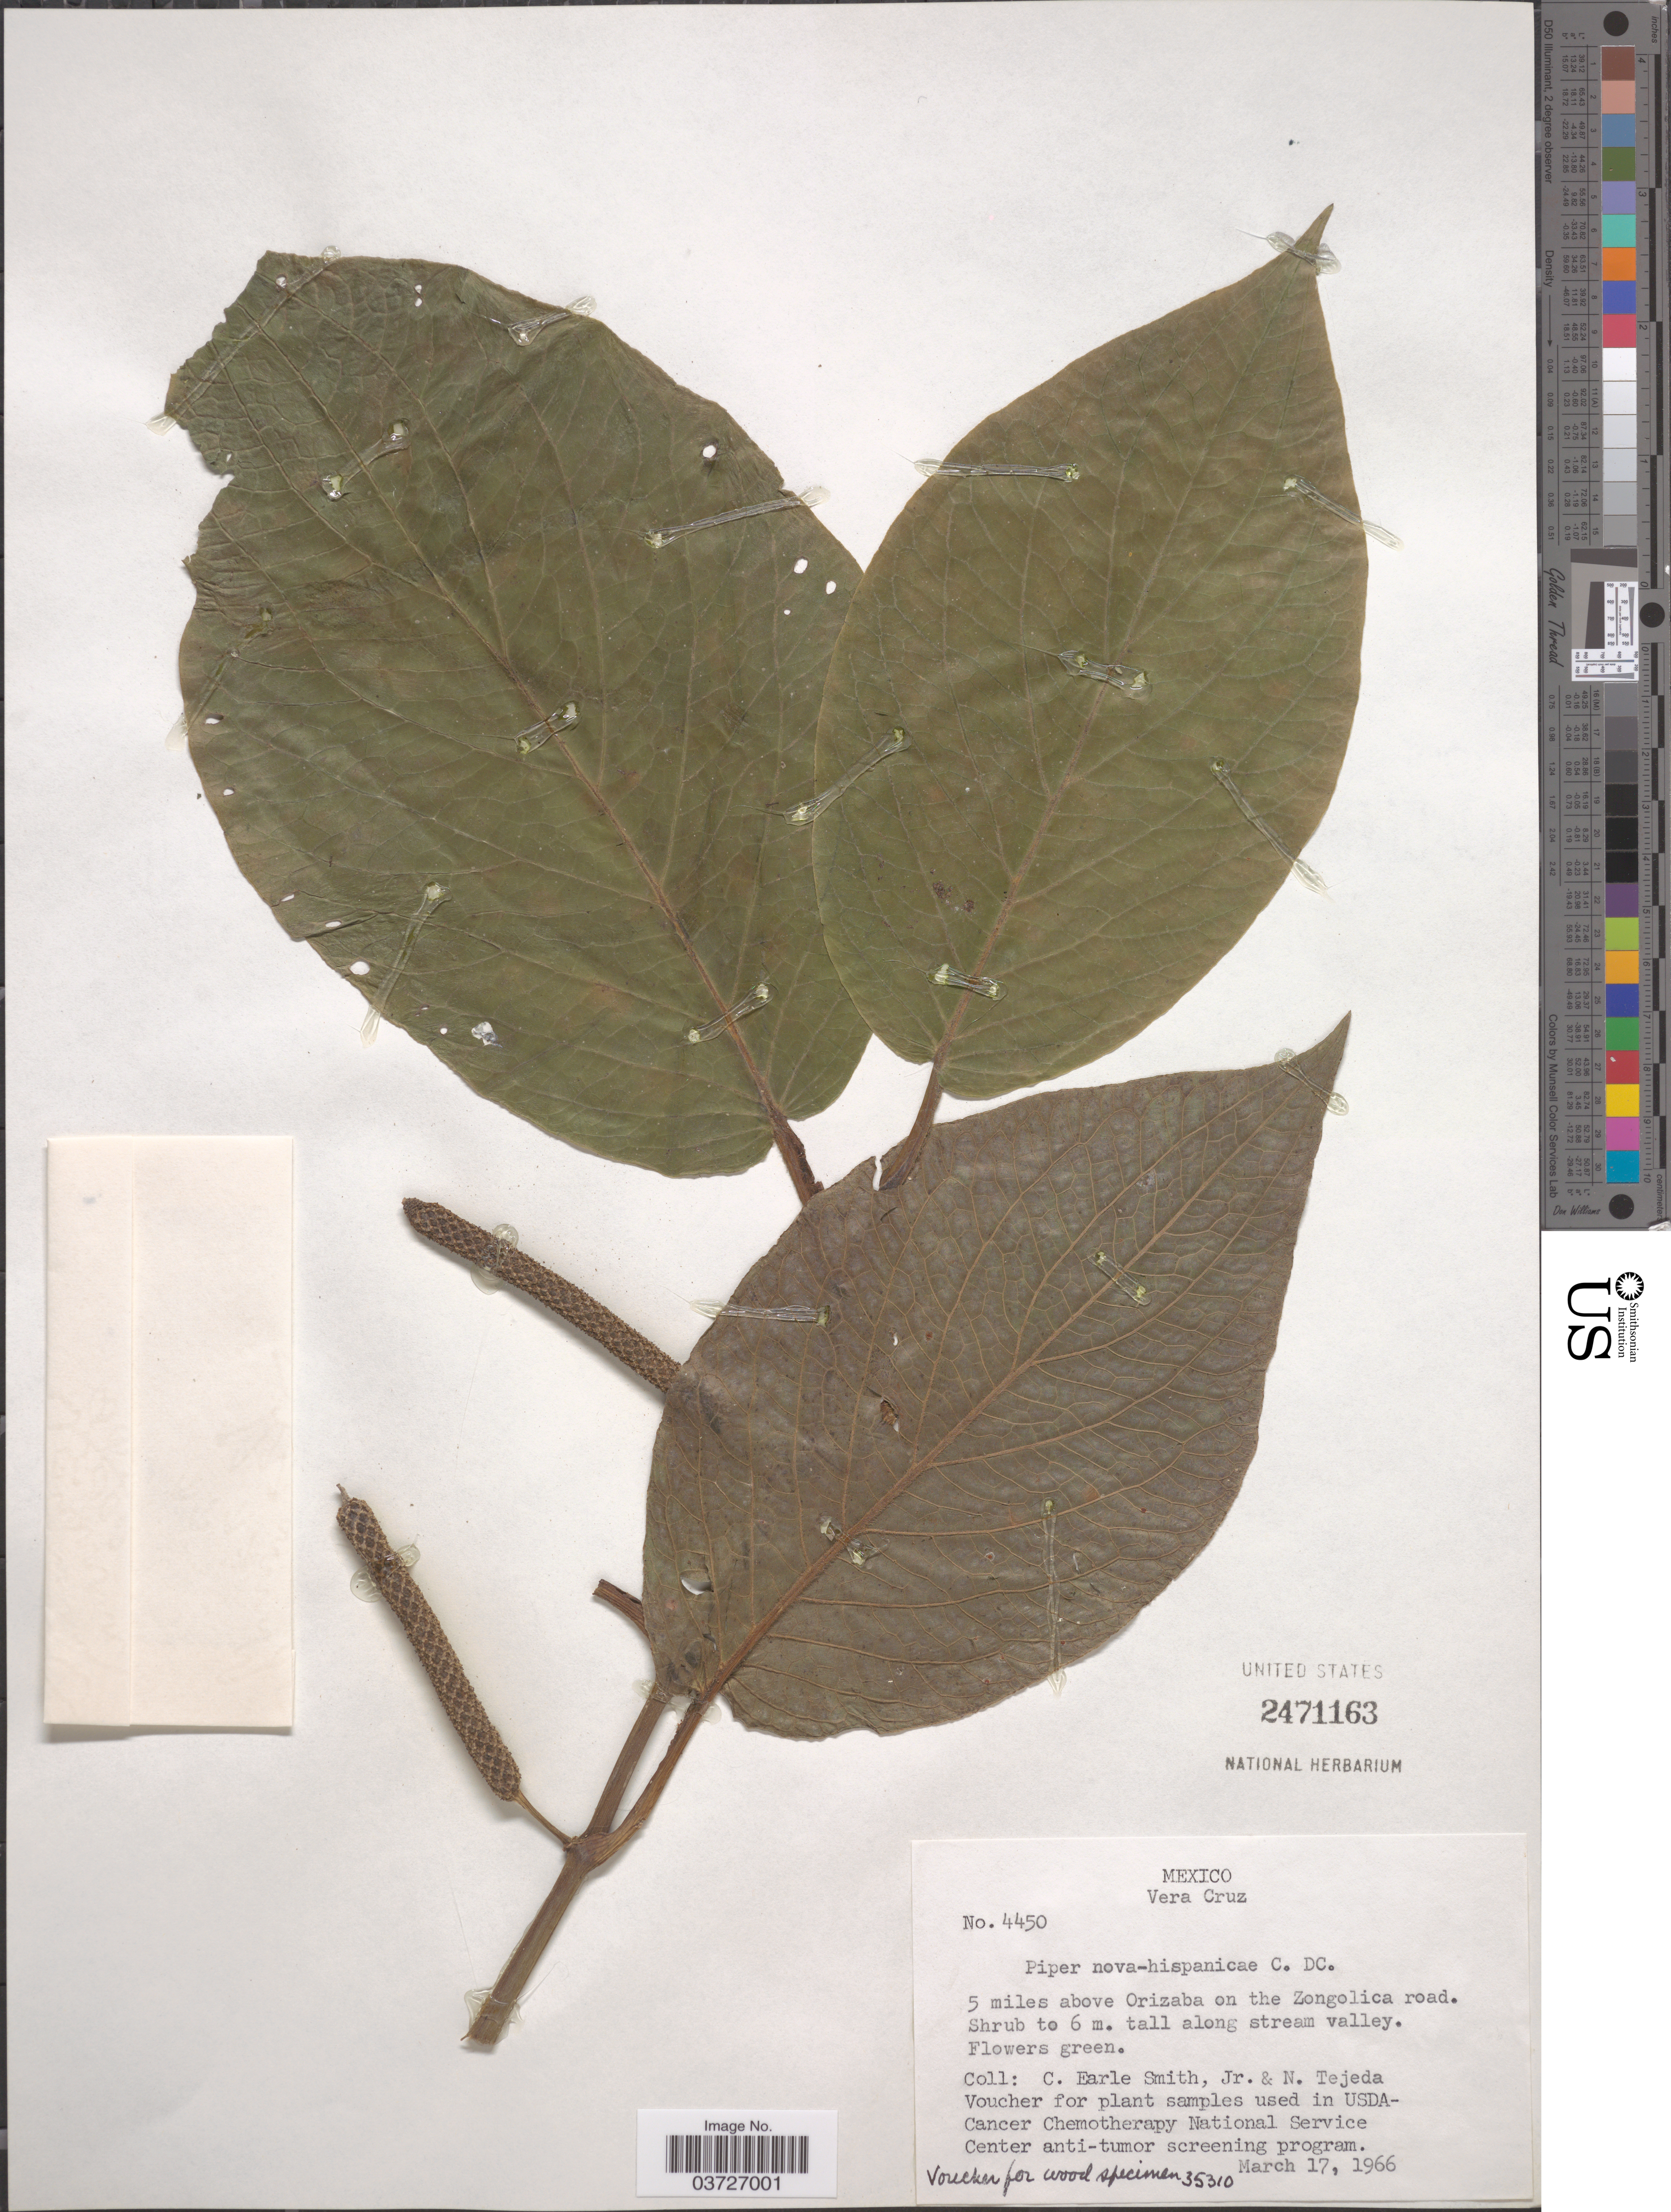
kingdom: Plantae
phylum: Tracheophyta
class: Magnoliopsida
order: Piperales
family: Piperaceae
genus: Piper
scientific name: Piper novae-hispaniae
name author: C. DC.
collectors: C. E. Smith Jr. & N. Tejeda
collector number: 4450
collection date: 1966-03-17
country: Mexico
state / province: Veracruz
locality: Vera Cruz. 5 miles above Orizaba on the Zongolica road.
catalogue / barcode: US 2471163